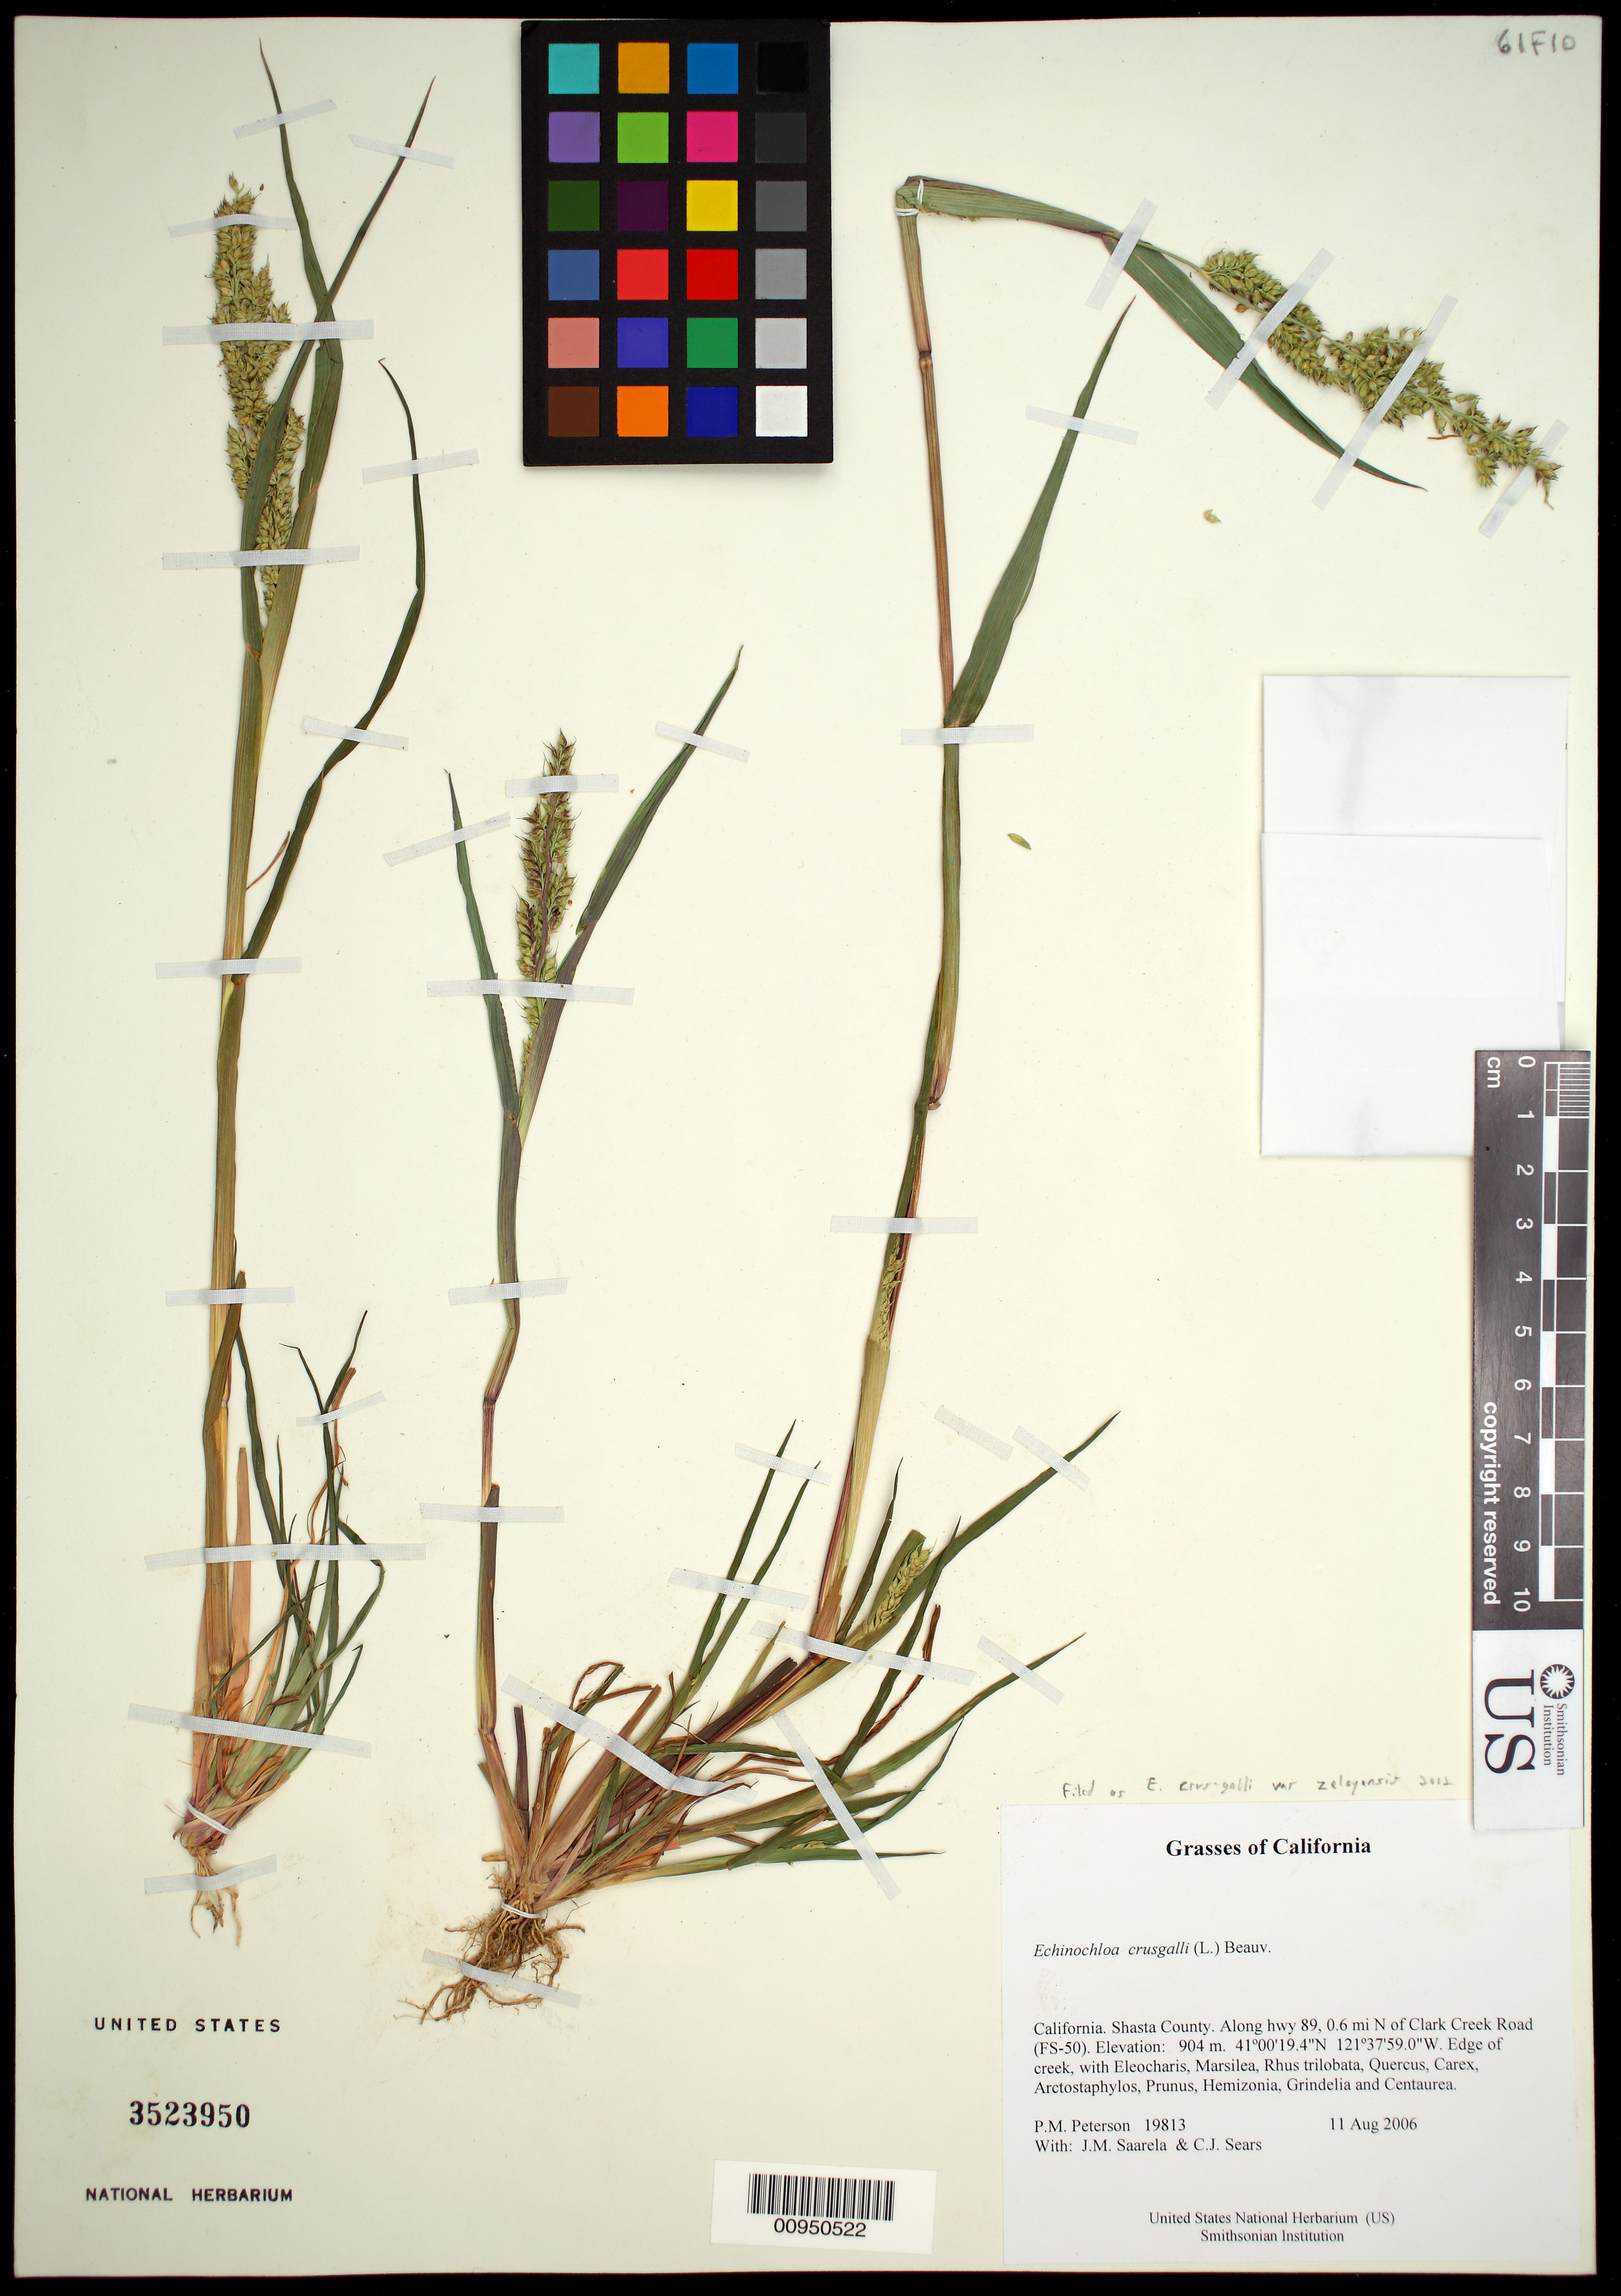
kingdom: Plantae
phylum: Tracheophyta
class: Liliopsida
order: Poales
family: Poaceae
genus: Echinochloa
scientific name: Echinochloa crus-galli var. zelayensis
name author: (Kunth) Hitchc.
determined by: Poaceae Reorganization Project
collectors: P. M. Peterson, J. Saarela & C. Sears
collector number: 19813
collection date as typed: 11 Aug 2006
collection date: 2006-08-11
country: United States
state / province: California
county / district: Shasta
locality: Along hwy 89, 0.6 mi N of Clark Creek Road (FS-50).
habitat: Edge of creek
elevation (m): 904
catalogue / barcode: US 3523950